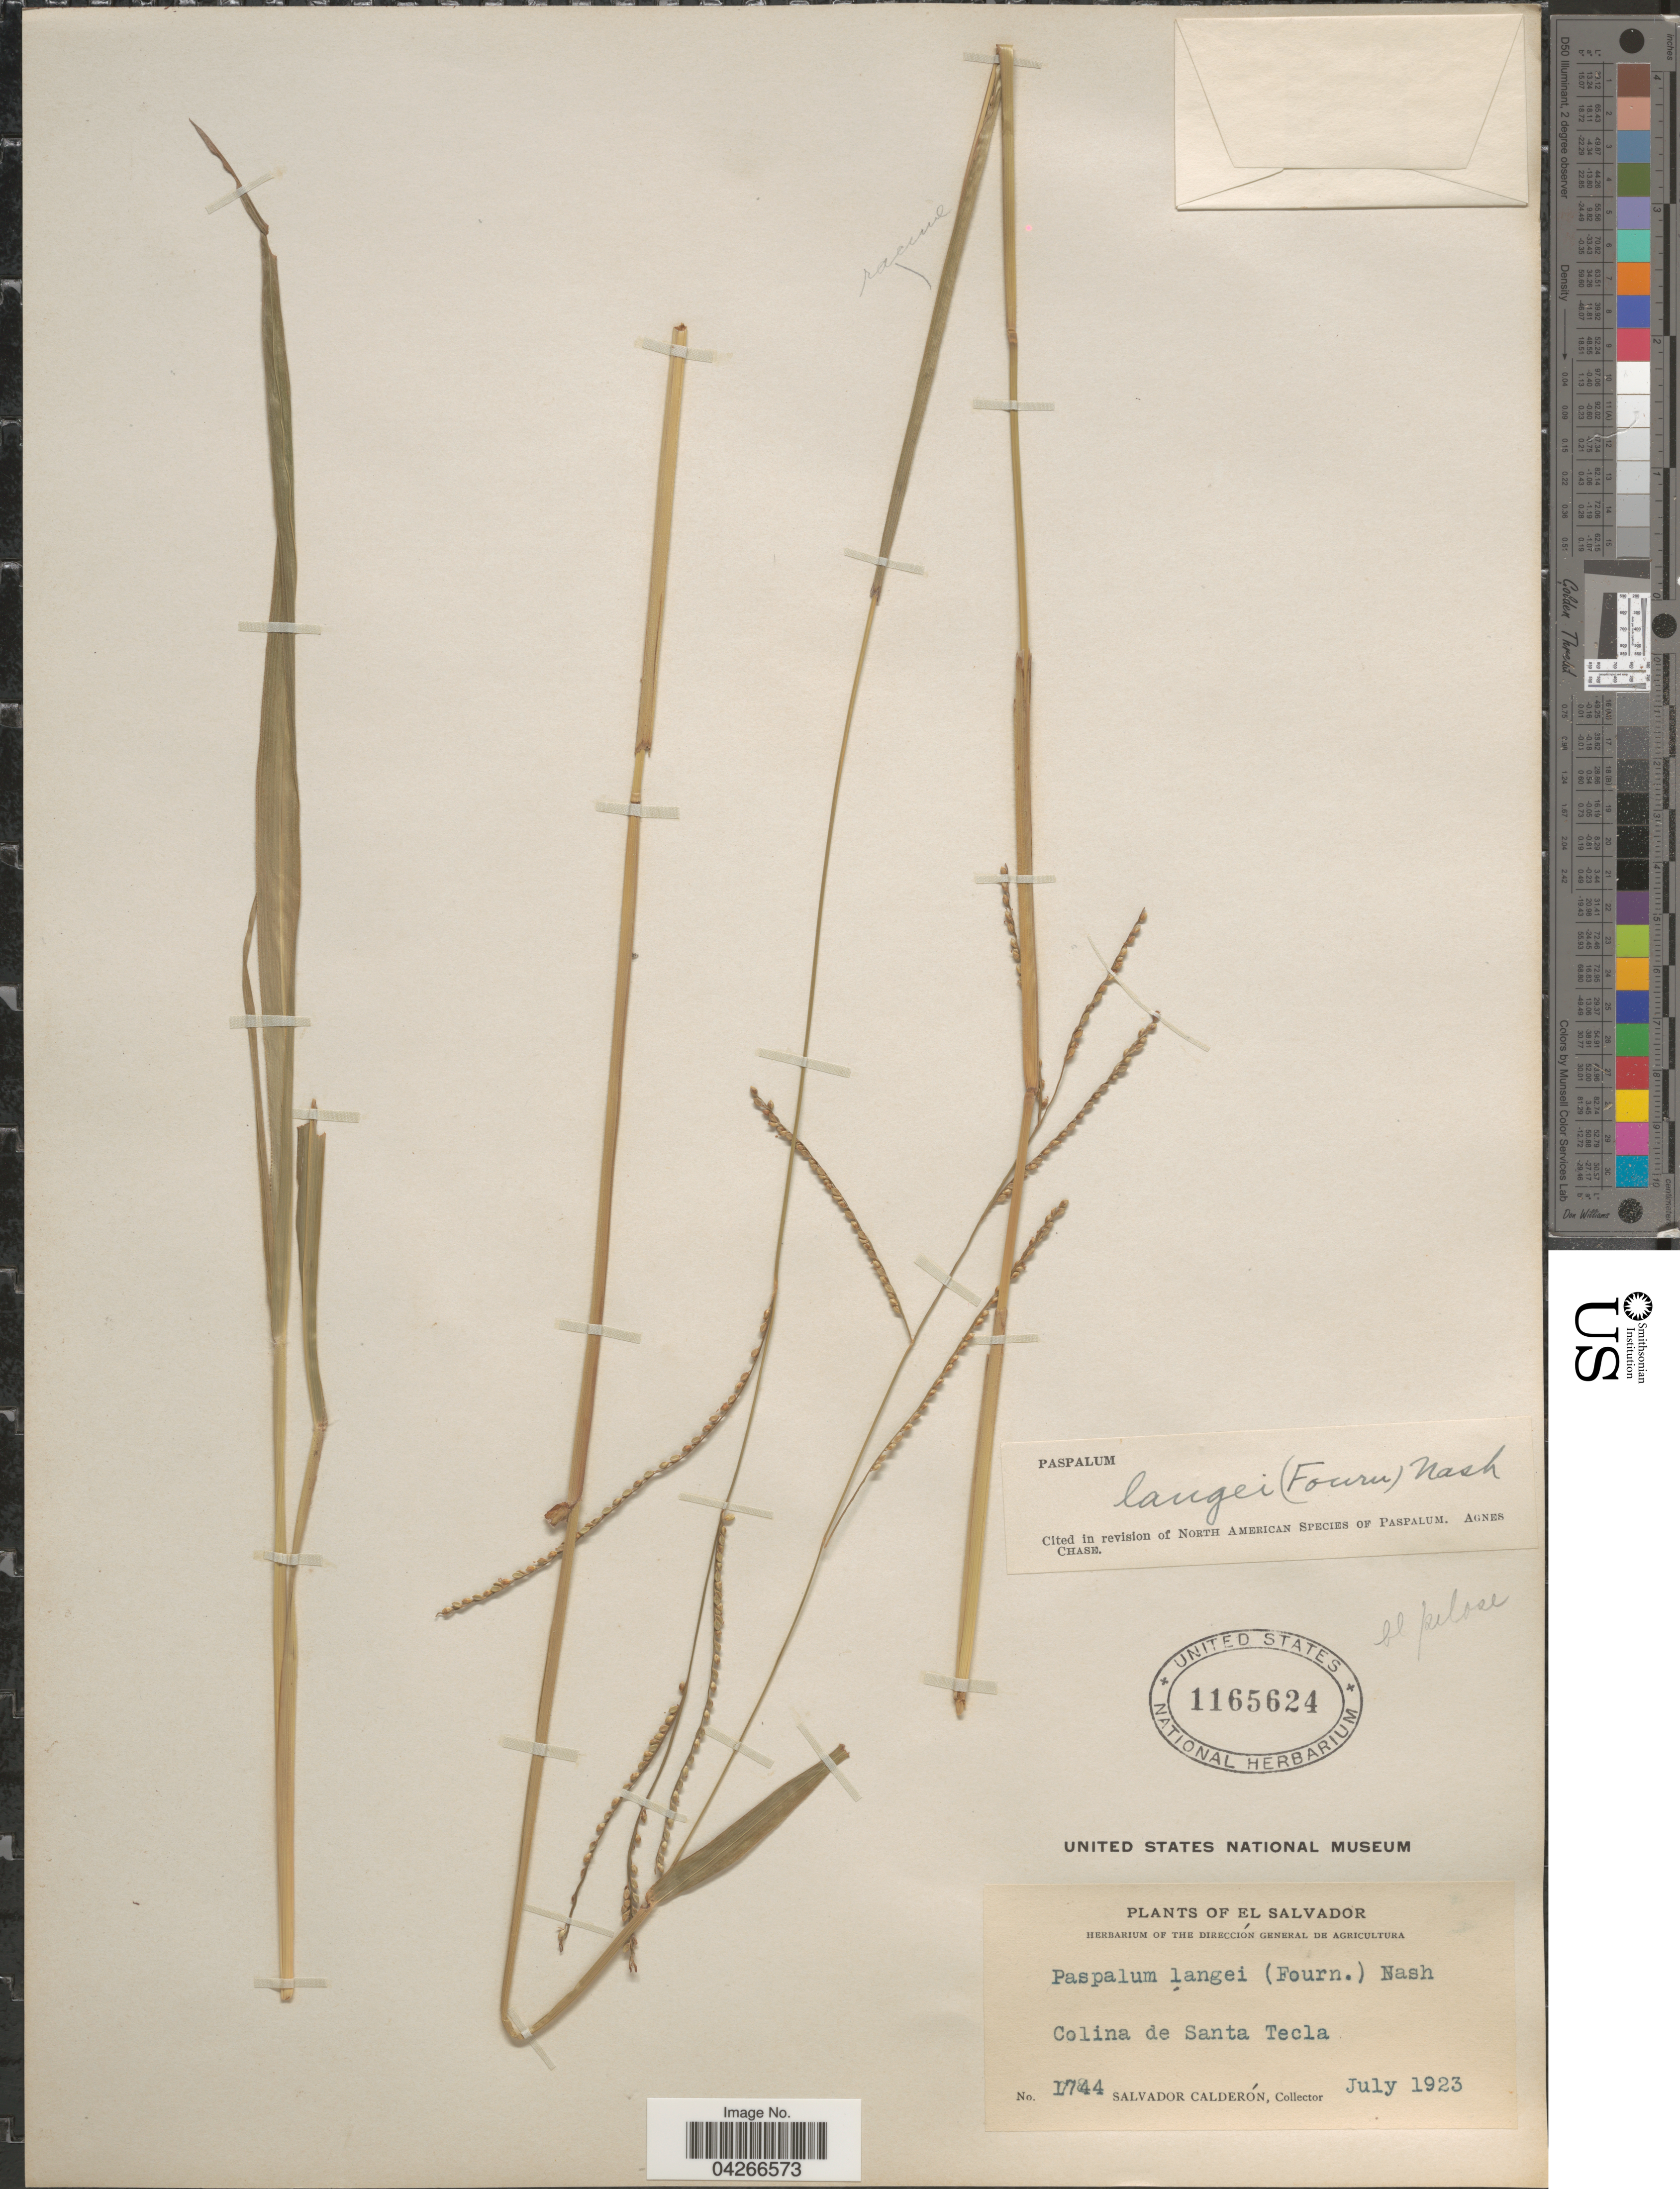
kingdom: Plantae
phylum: Tracheophyta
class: Liliopsida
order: Poales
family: Poaceae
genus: Paspalum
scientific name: Paspalum langei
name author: (E. Fourn.) Nash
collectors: S. Calderón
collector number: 1744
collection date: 1923-07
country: El Salvador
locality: Colina de Santa Tecla.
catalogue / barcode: US 1165624